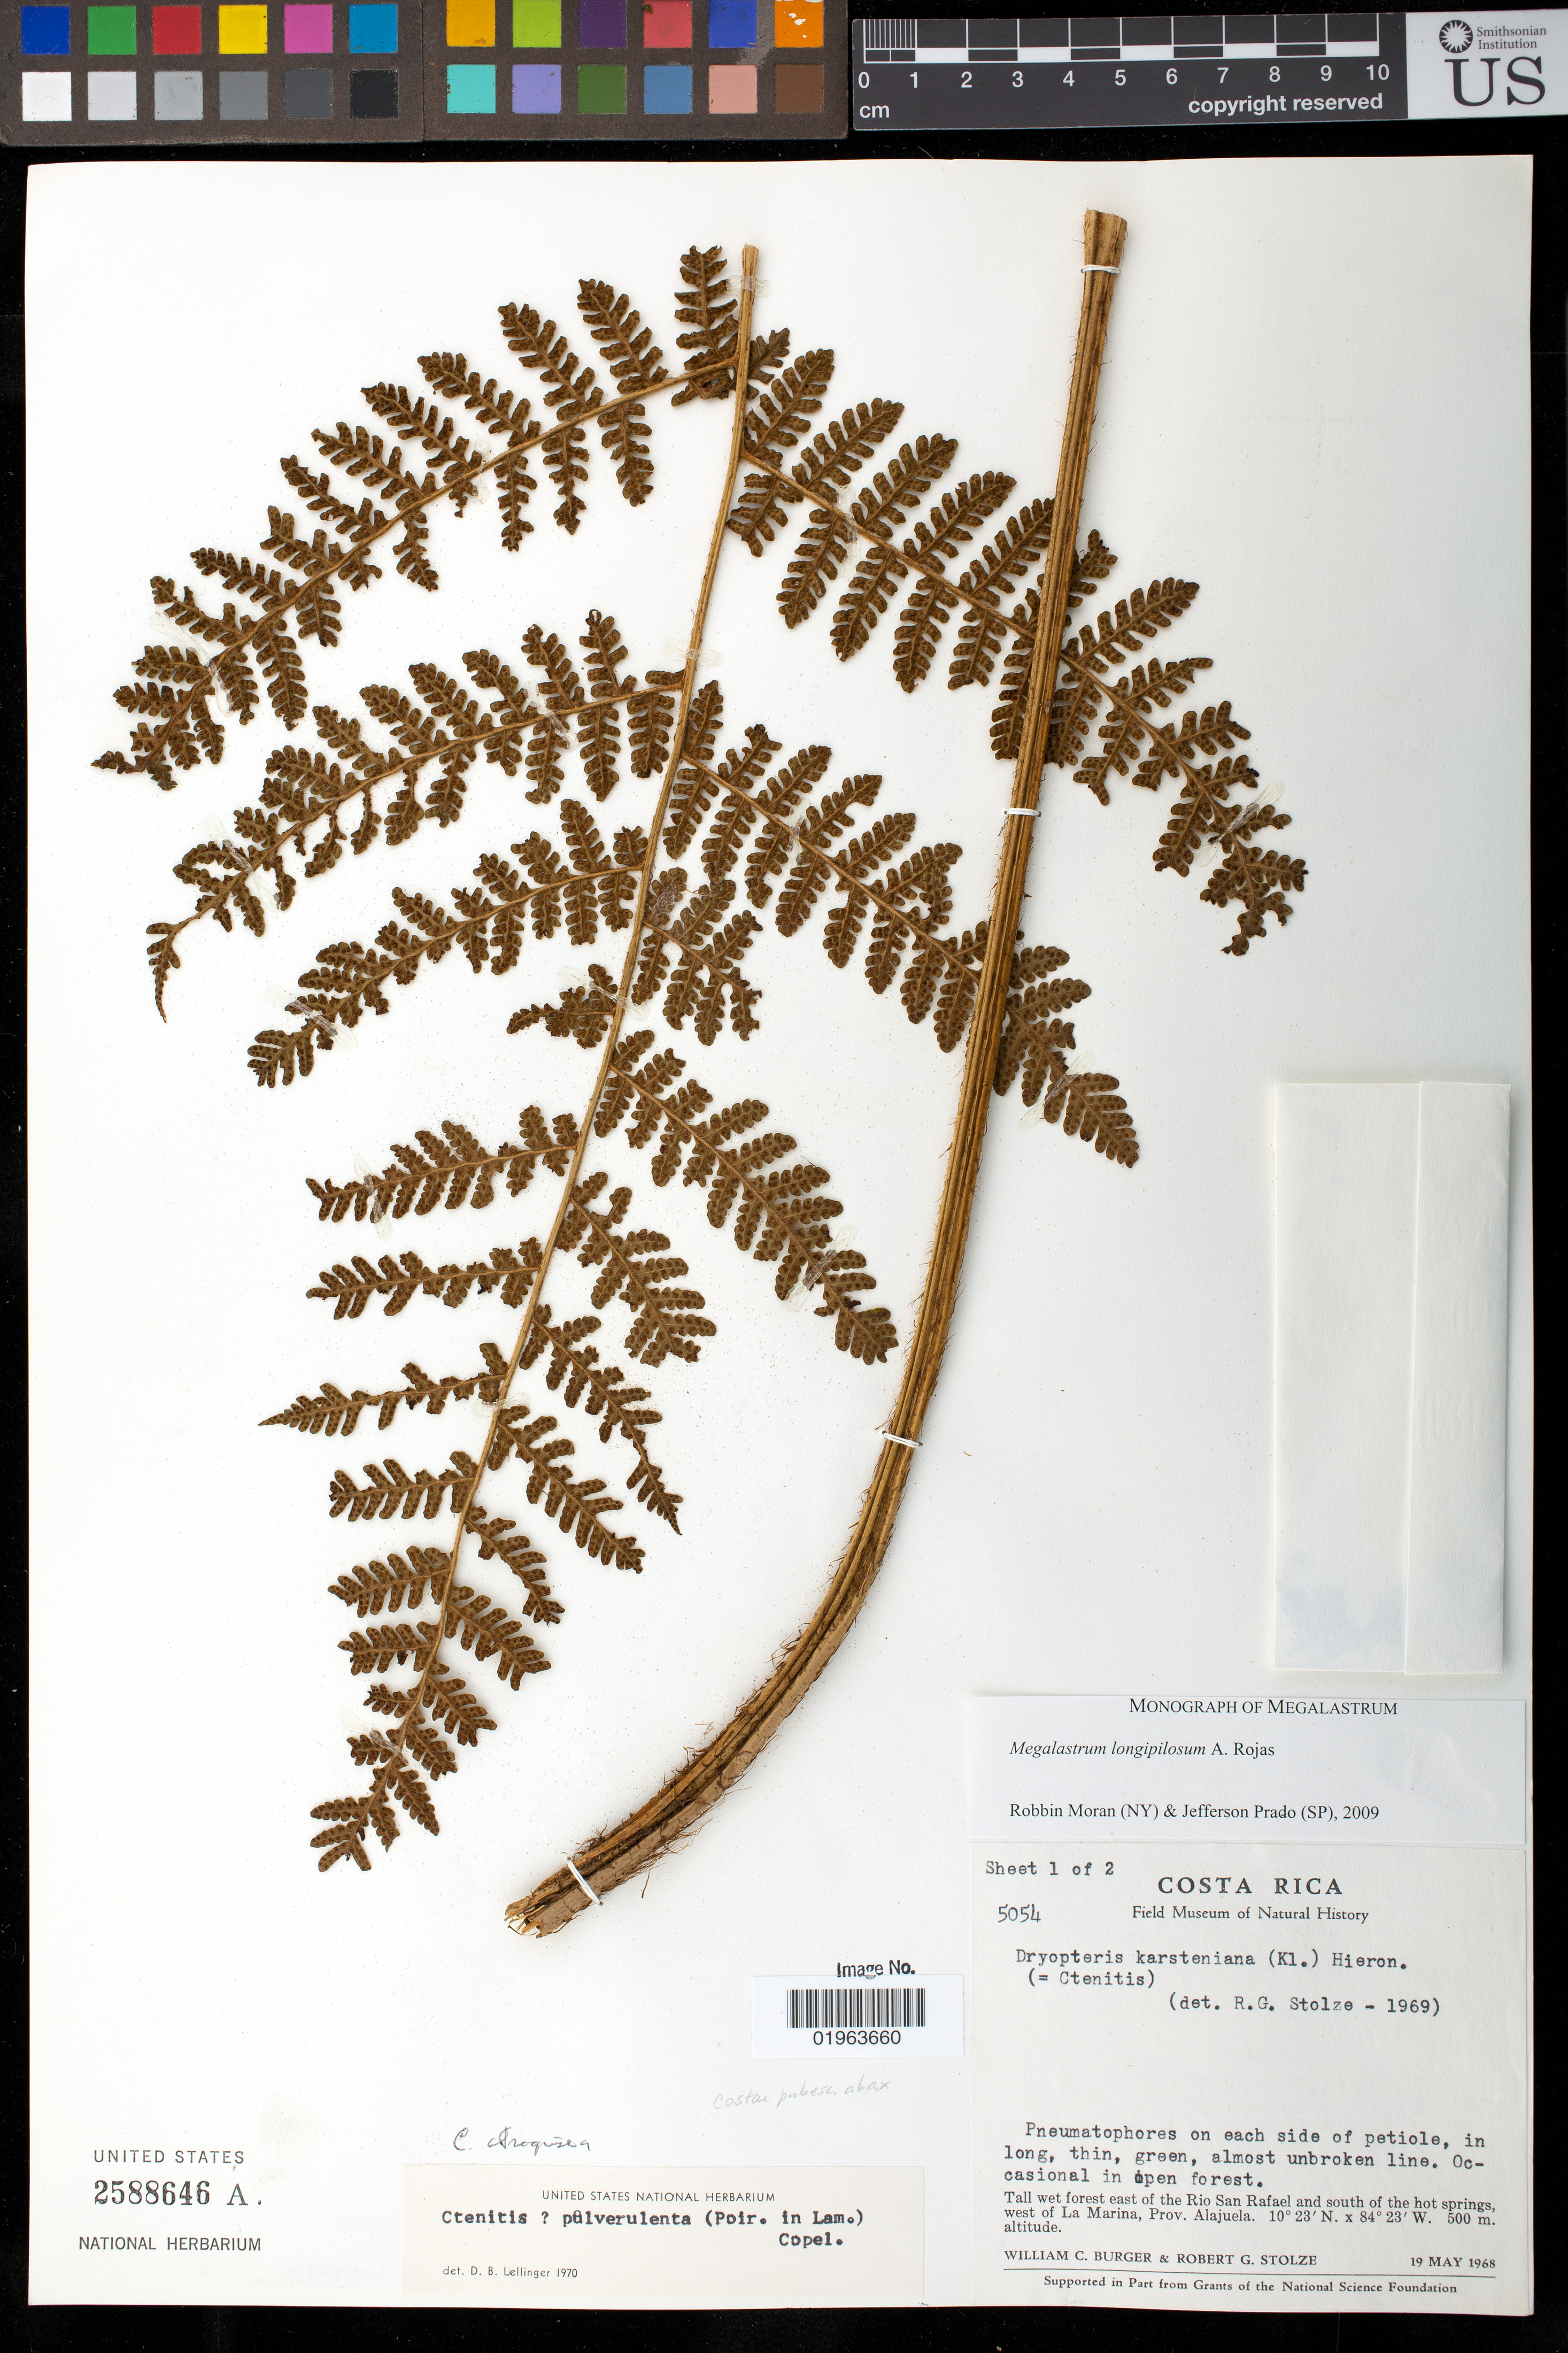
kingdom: Plantae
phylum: Tracheophyta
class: Polypodiopsida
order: Polypodiales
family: Dryopteridaceae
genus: Megalastrum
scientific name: Megalastrum longipilosum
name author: A. Rojas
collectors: W. Burger & R. G. Stolze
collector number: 5054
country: Costa Rica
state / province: Alajuela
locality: E of the Rio San Rafael and S of the hot springs, W of La Marina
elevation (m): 500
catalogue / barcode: US 2588646